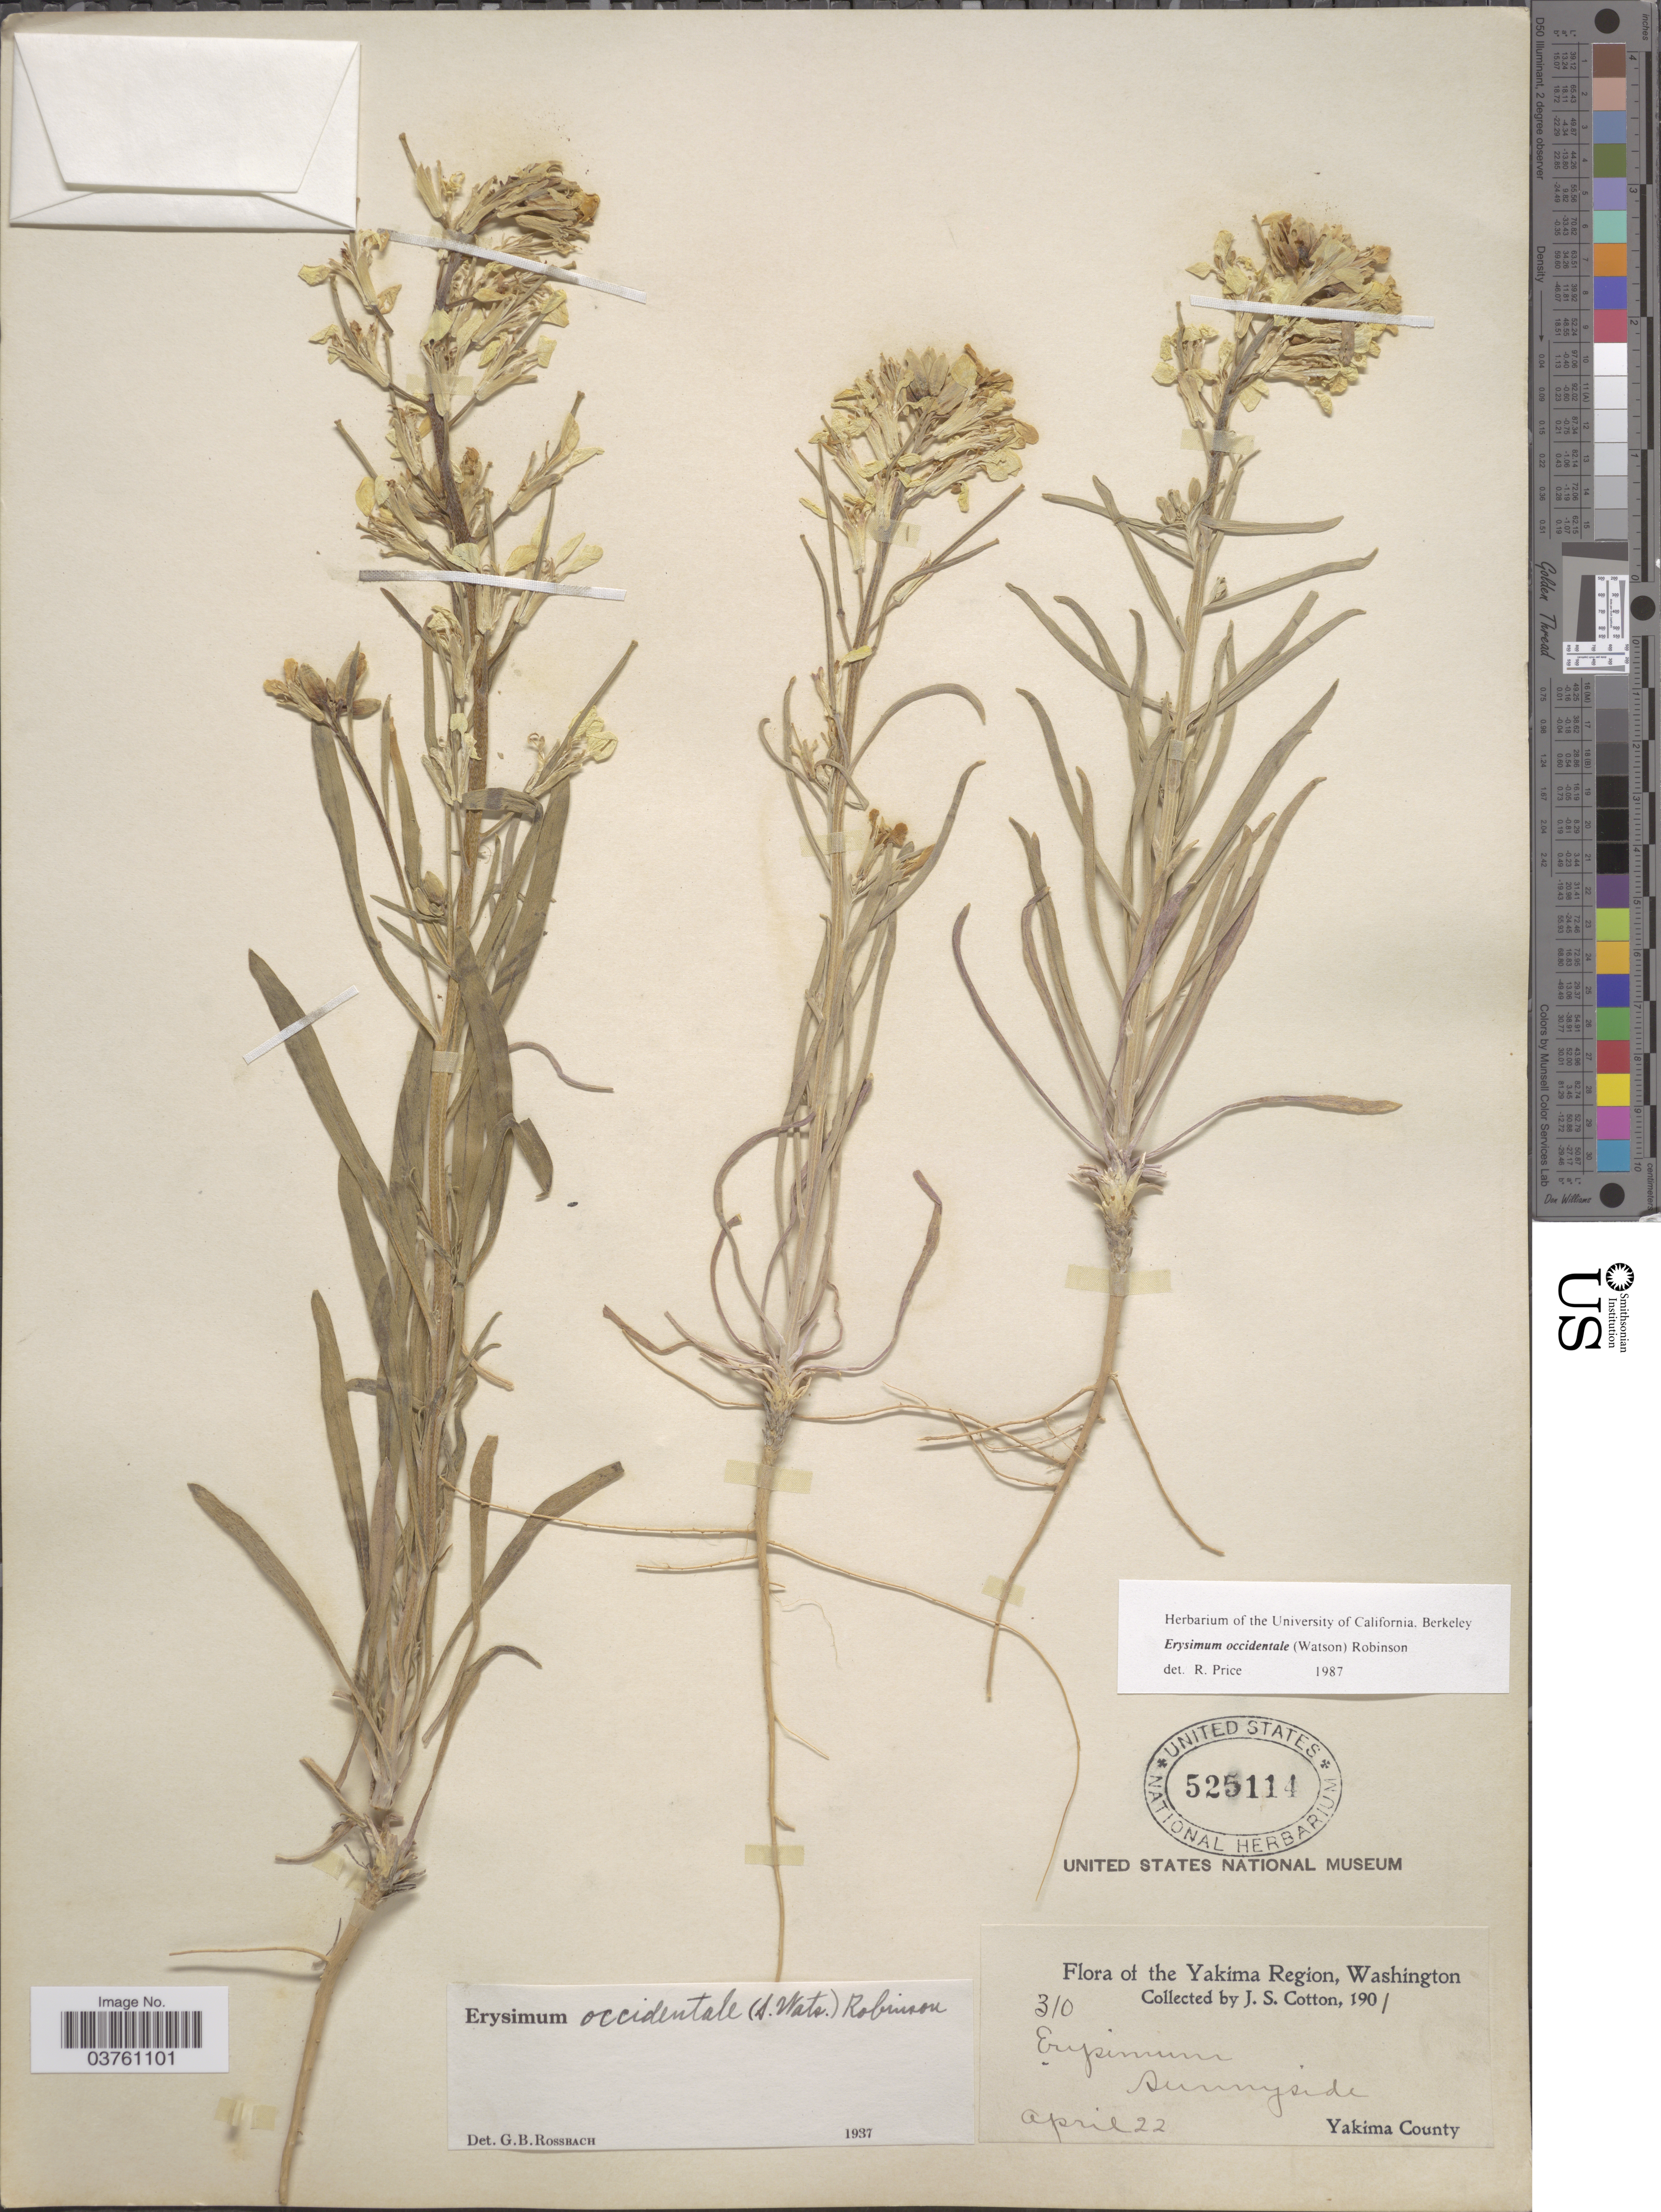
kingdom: Plantae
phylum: Tracheophyta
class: Magnoliopsida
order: Brassicales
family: Brassicaceae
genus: Erysimum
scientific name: Erysimum occidentale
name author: (S. Watson) B.L. Rob.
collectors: J. S. Cotton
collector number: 310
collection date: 1901-04-22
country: United States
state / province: Washington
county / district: Yakima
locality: The Yakima Region. Sunnyside. Yakima County.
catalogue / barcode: US 525114